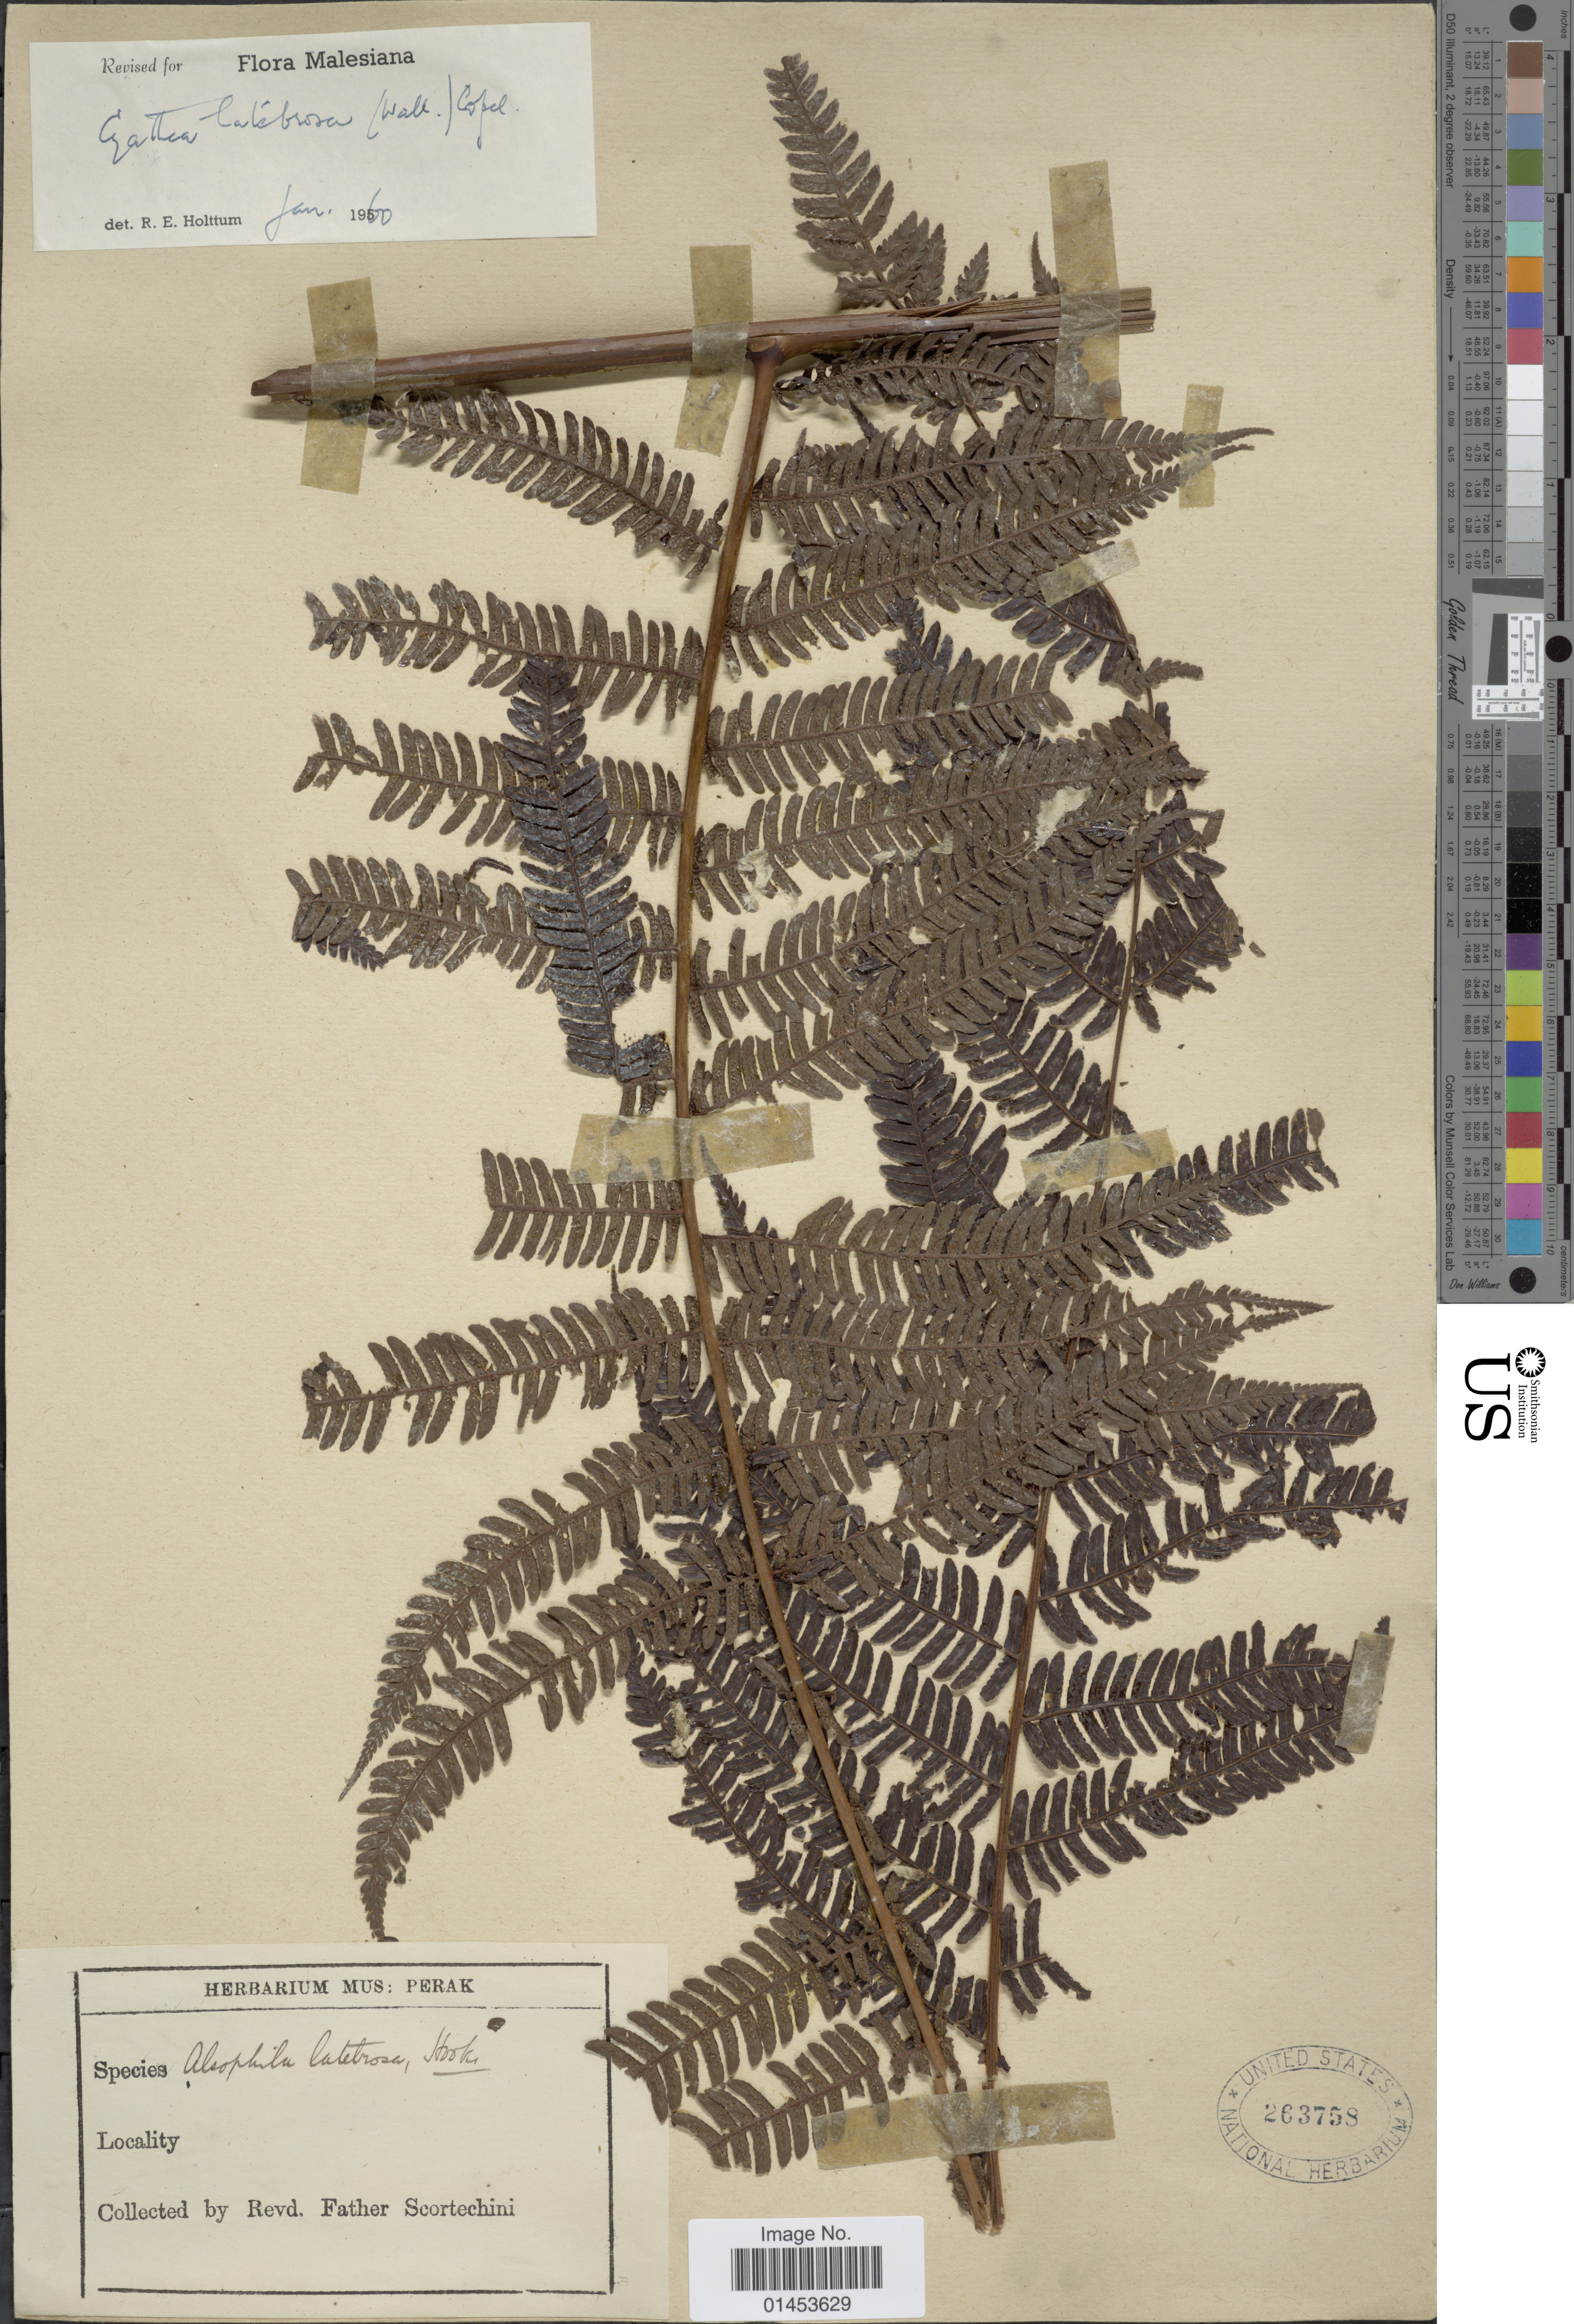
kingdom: Plantae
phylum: Tracheophyta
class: Polypodiopsida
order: Cyatheales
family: Cyatheaceae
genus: Cyathea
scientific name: Cyathea latebrosa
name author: (Wall. ex Hook.) Copel.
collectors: Fr. Scortechini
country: Malaysia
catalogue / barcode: US 263758